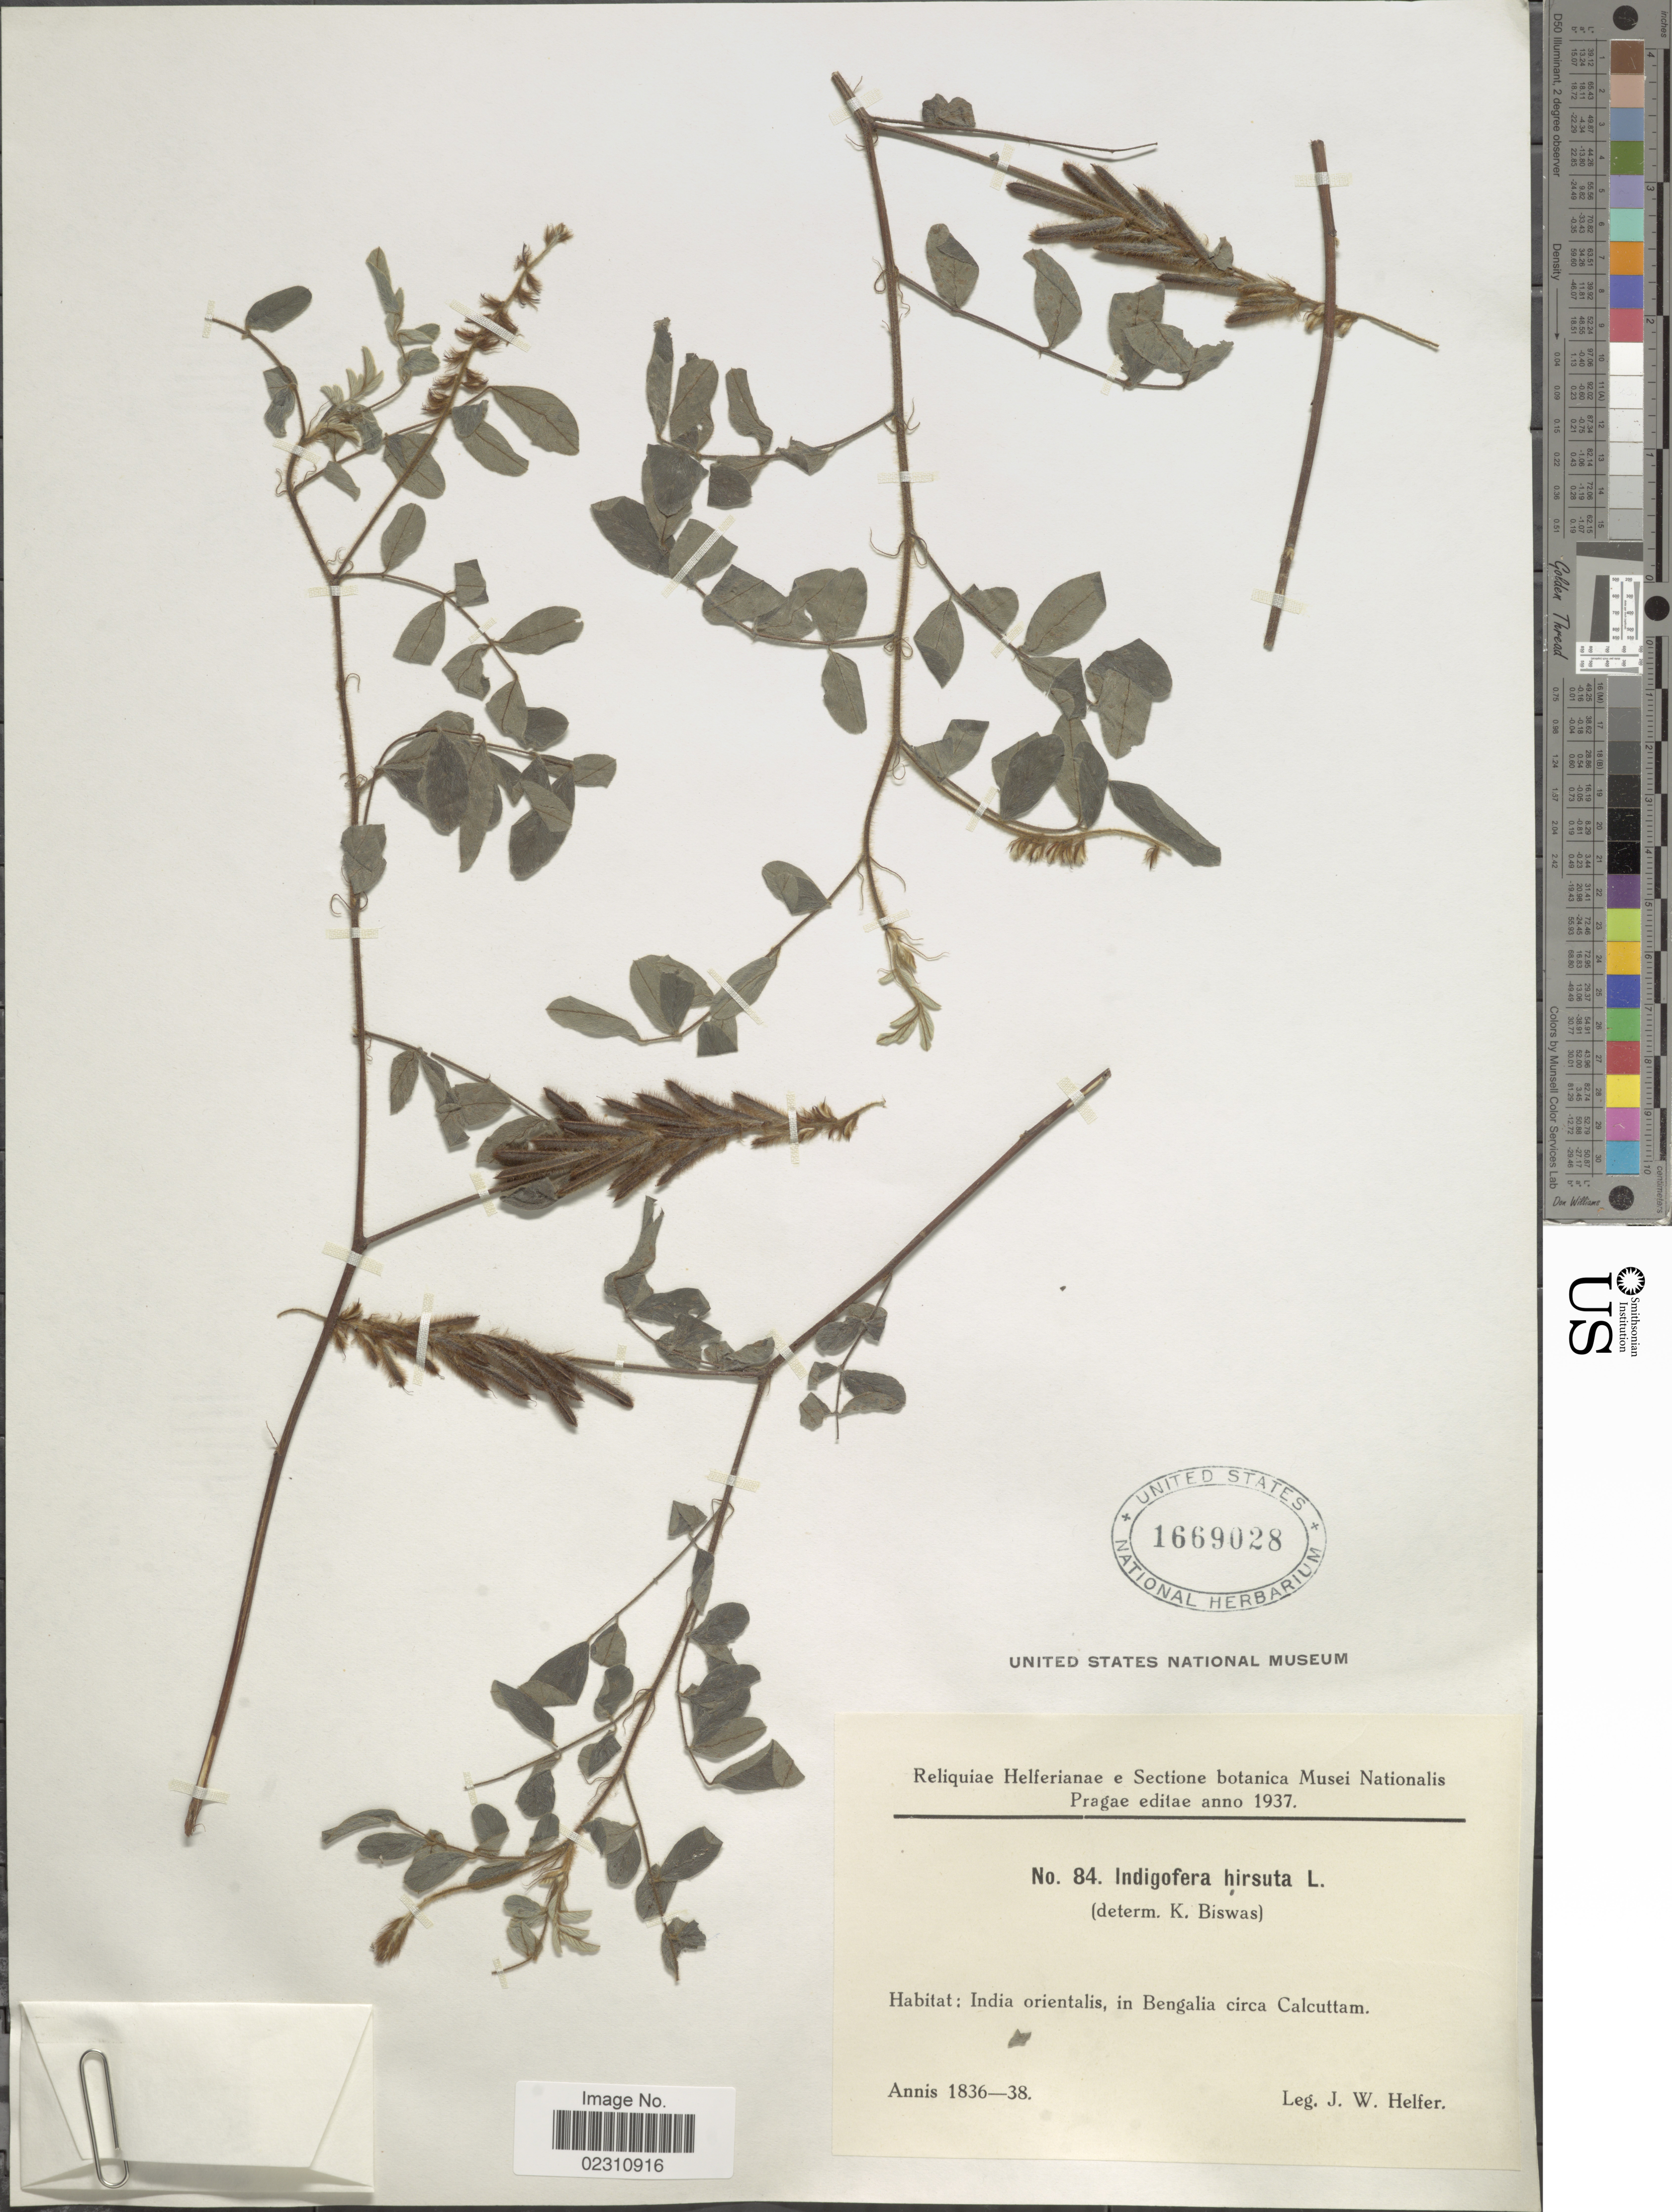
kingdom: Plantae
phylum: Tracheophyta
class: Magnoliopsida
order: Fabales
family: Fabaceae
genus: Indigofera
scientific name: Indigofera hirsuta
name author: L.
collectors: J. W. Helfer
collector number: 84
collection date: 1836/1838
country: India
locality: India orientalis, in Begalia circa Calcuttam.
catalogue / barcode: US 1669028